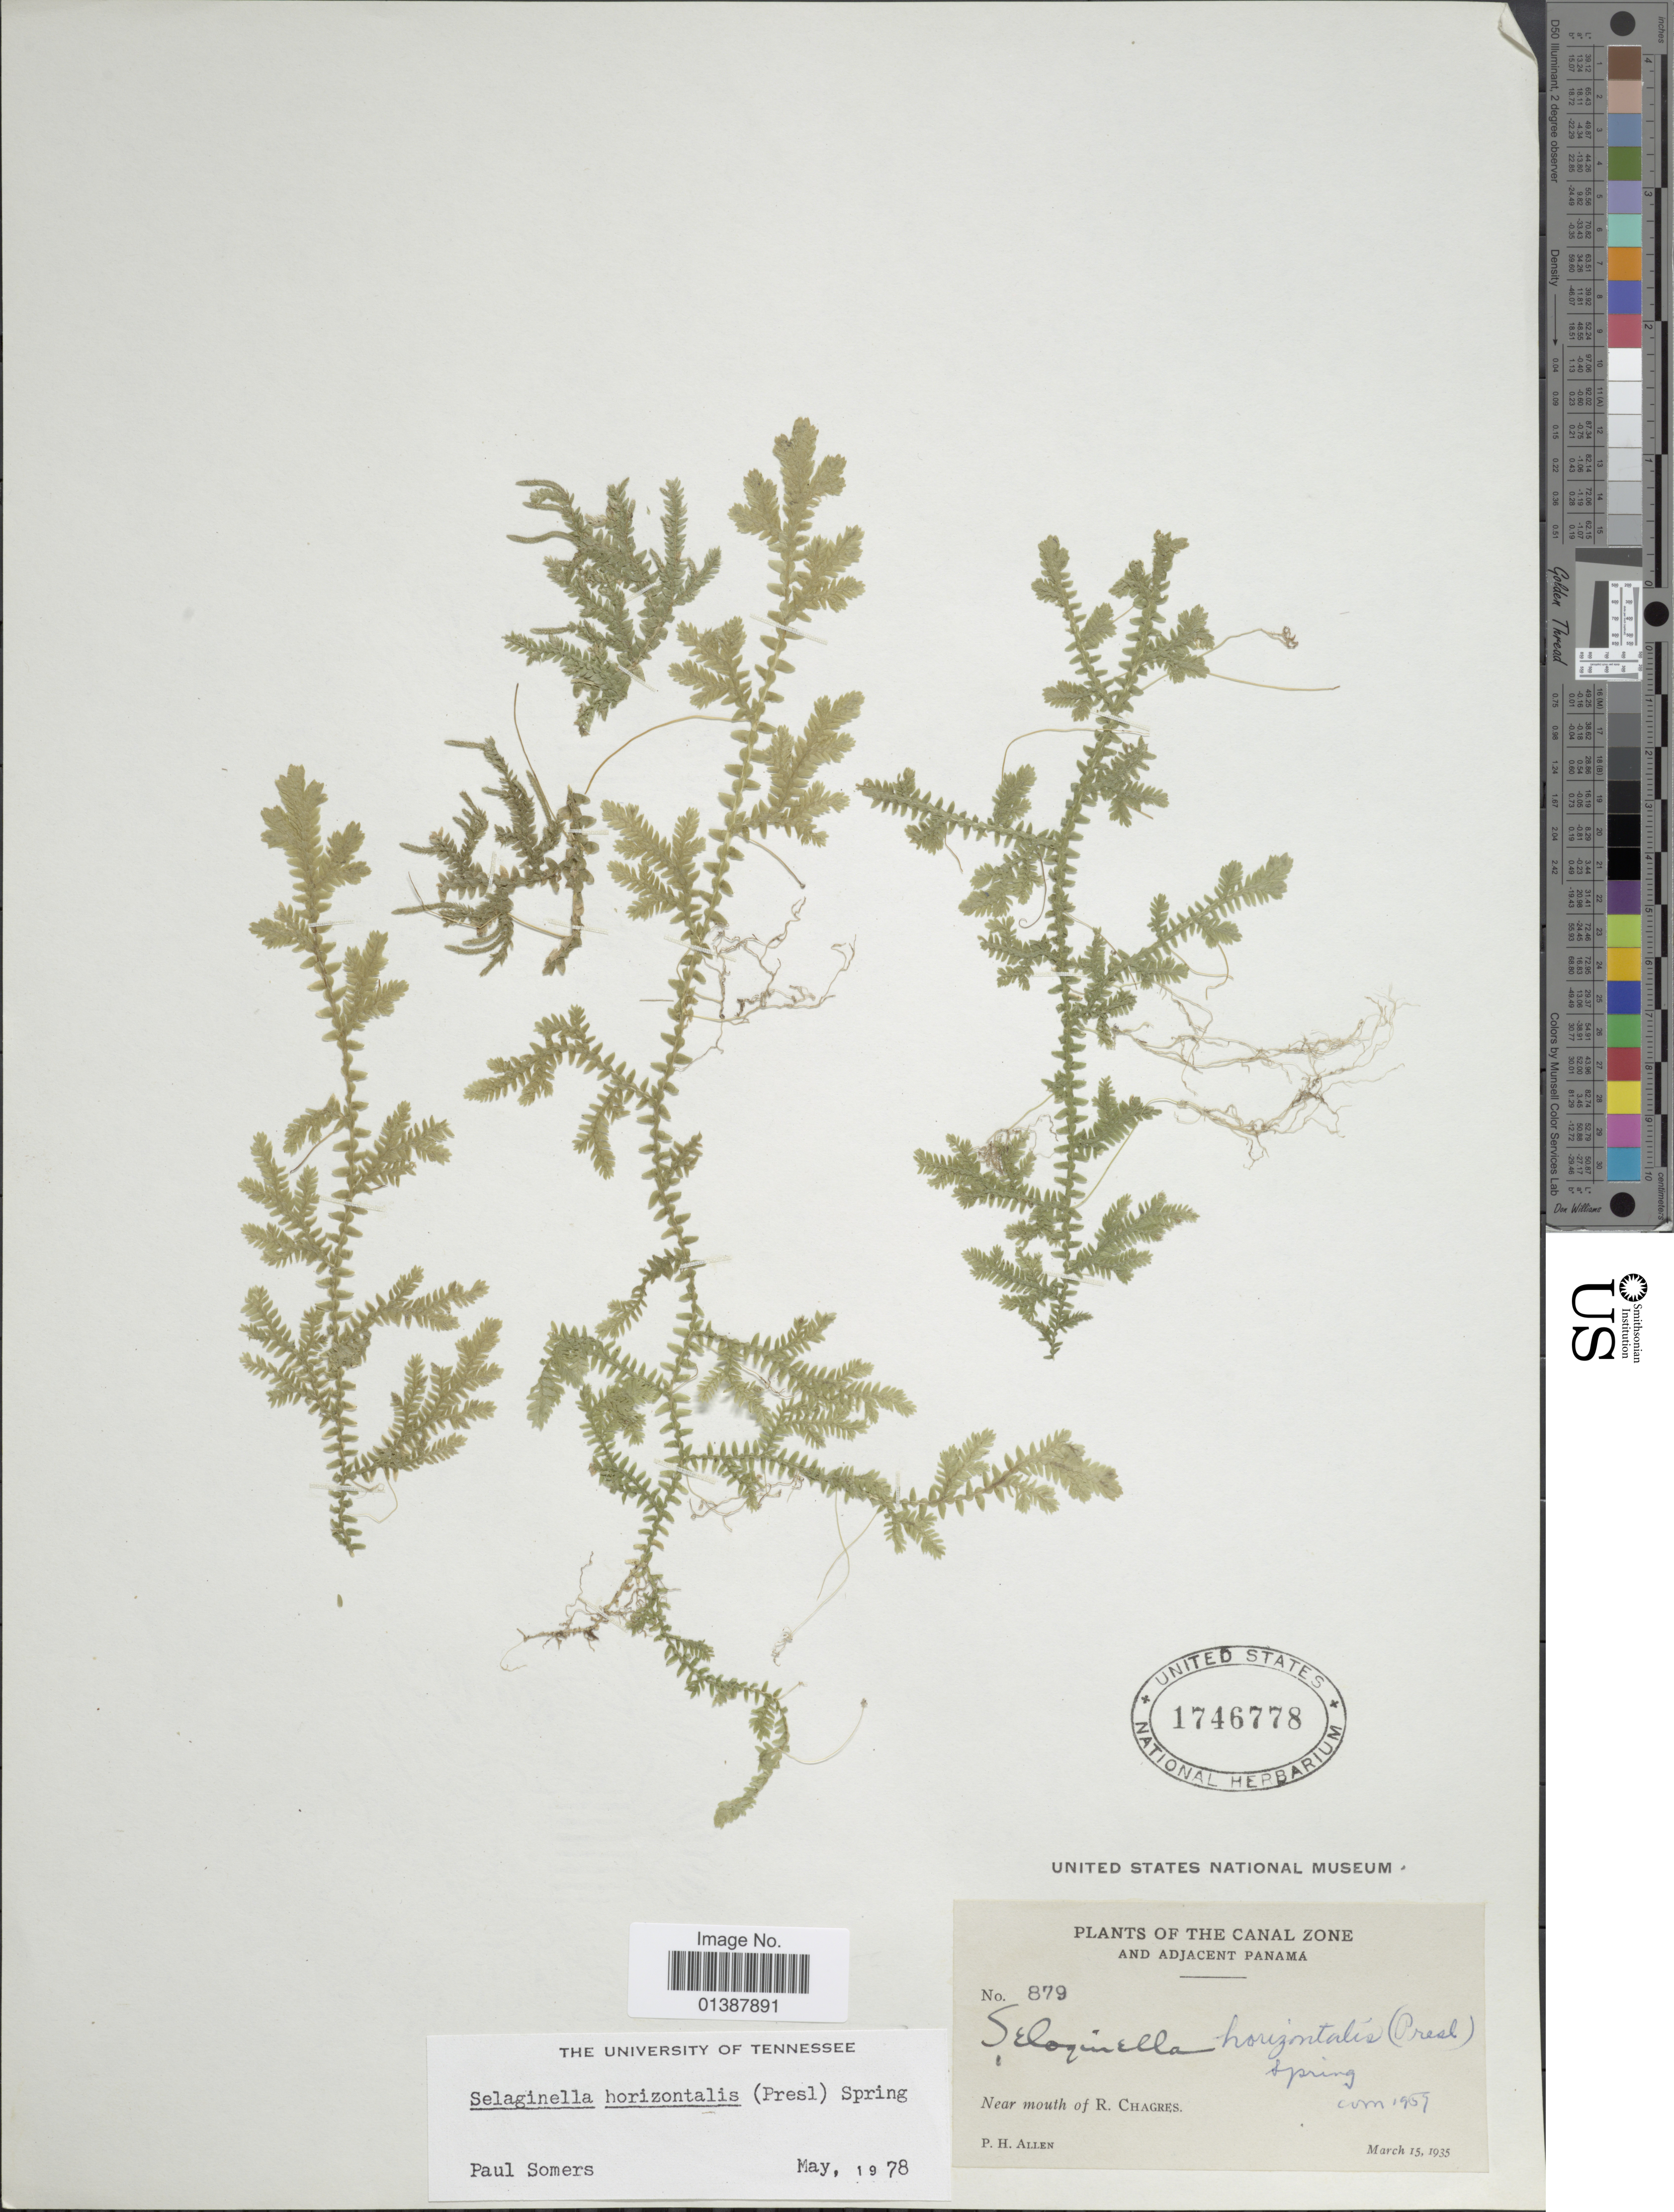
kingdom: Plantae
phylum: Tracheophyta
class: Lycopodiopsida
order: Selaginellales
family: Selaginellaceae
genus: Selaginella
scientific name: Selaginella horizontalis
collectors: P. H. Allen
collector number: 879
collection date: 1935-03-15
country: Panama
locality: The Canal Zone and Adjacent Panama, Near mouth of R. Chagres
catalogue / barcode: US 1746778